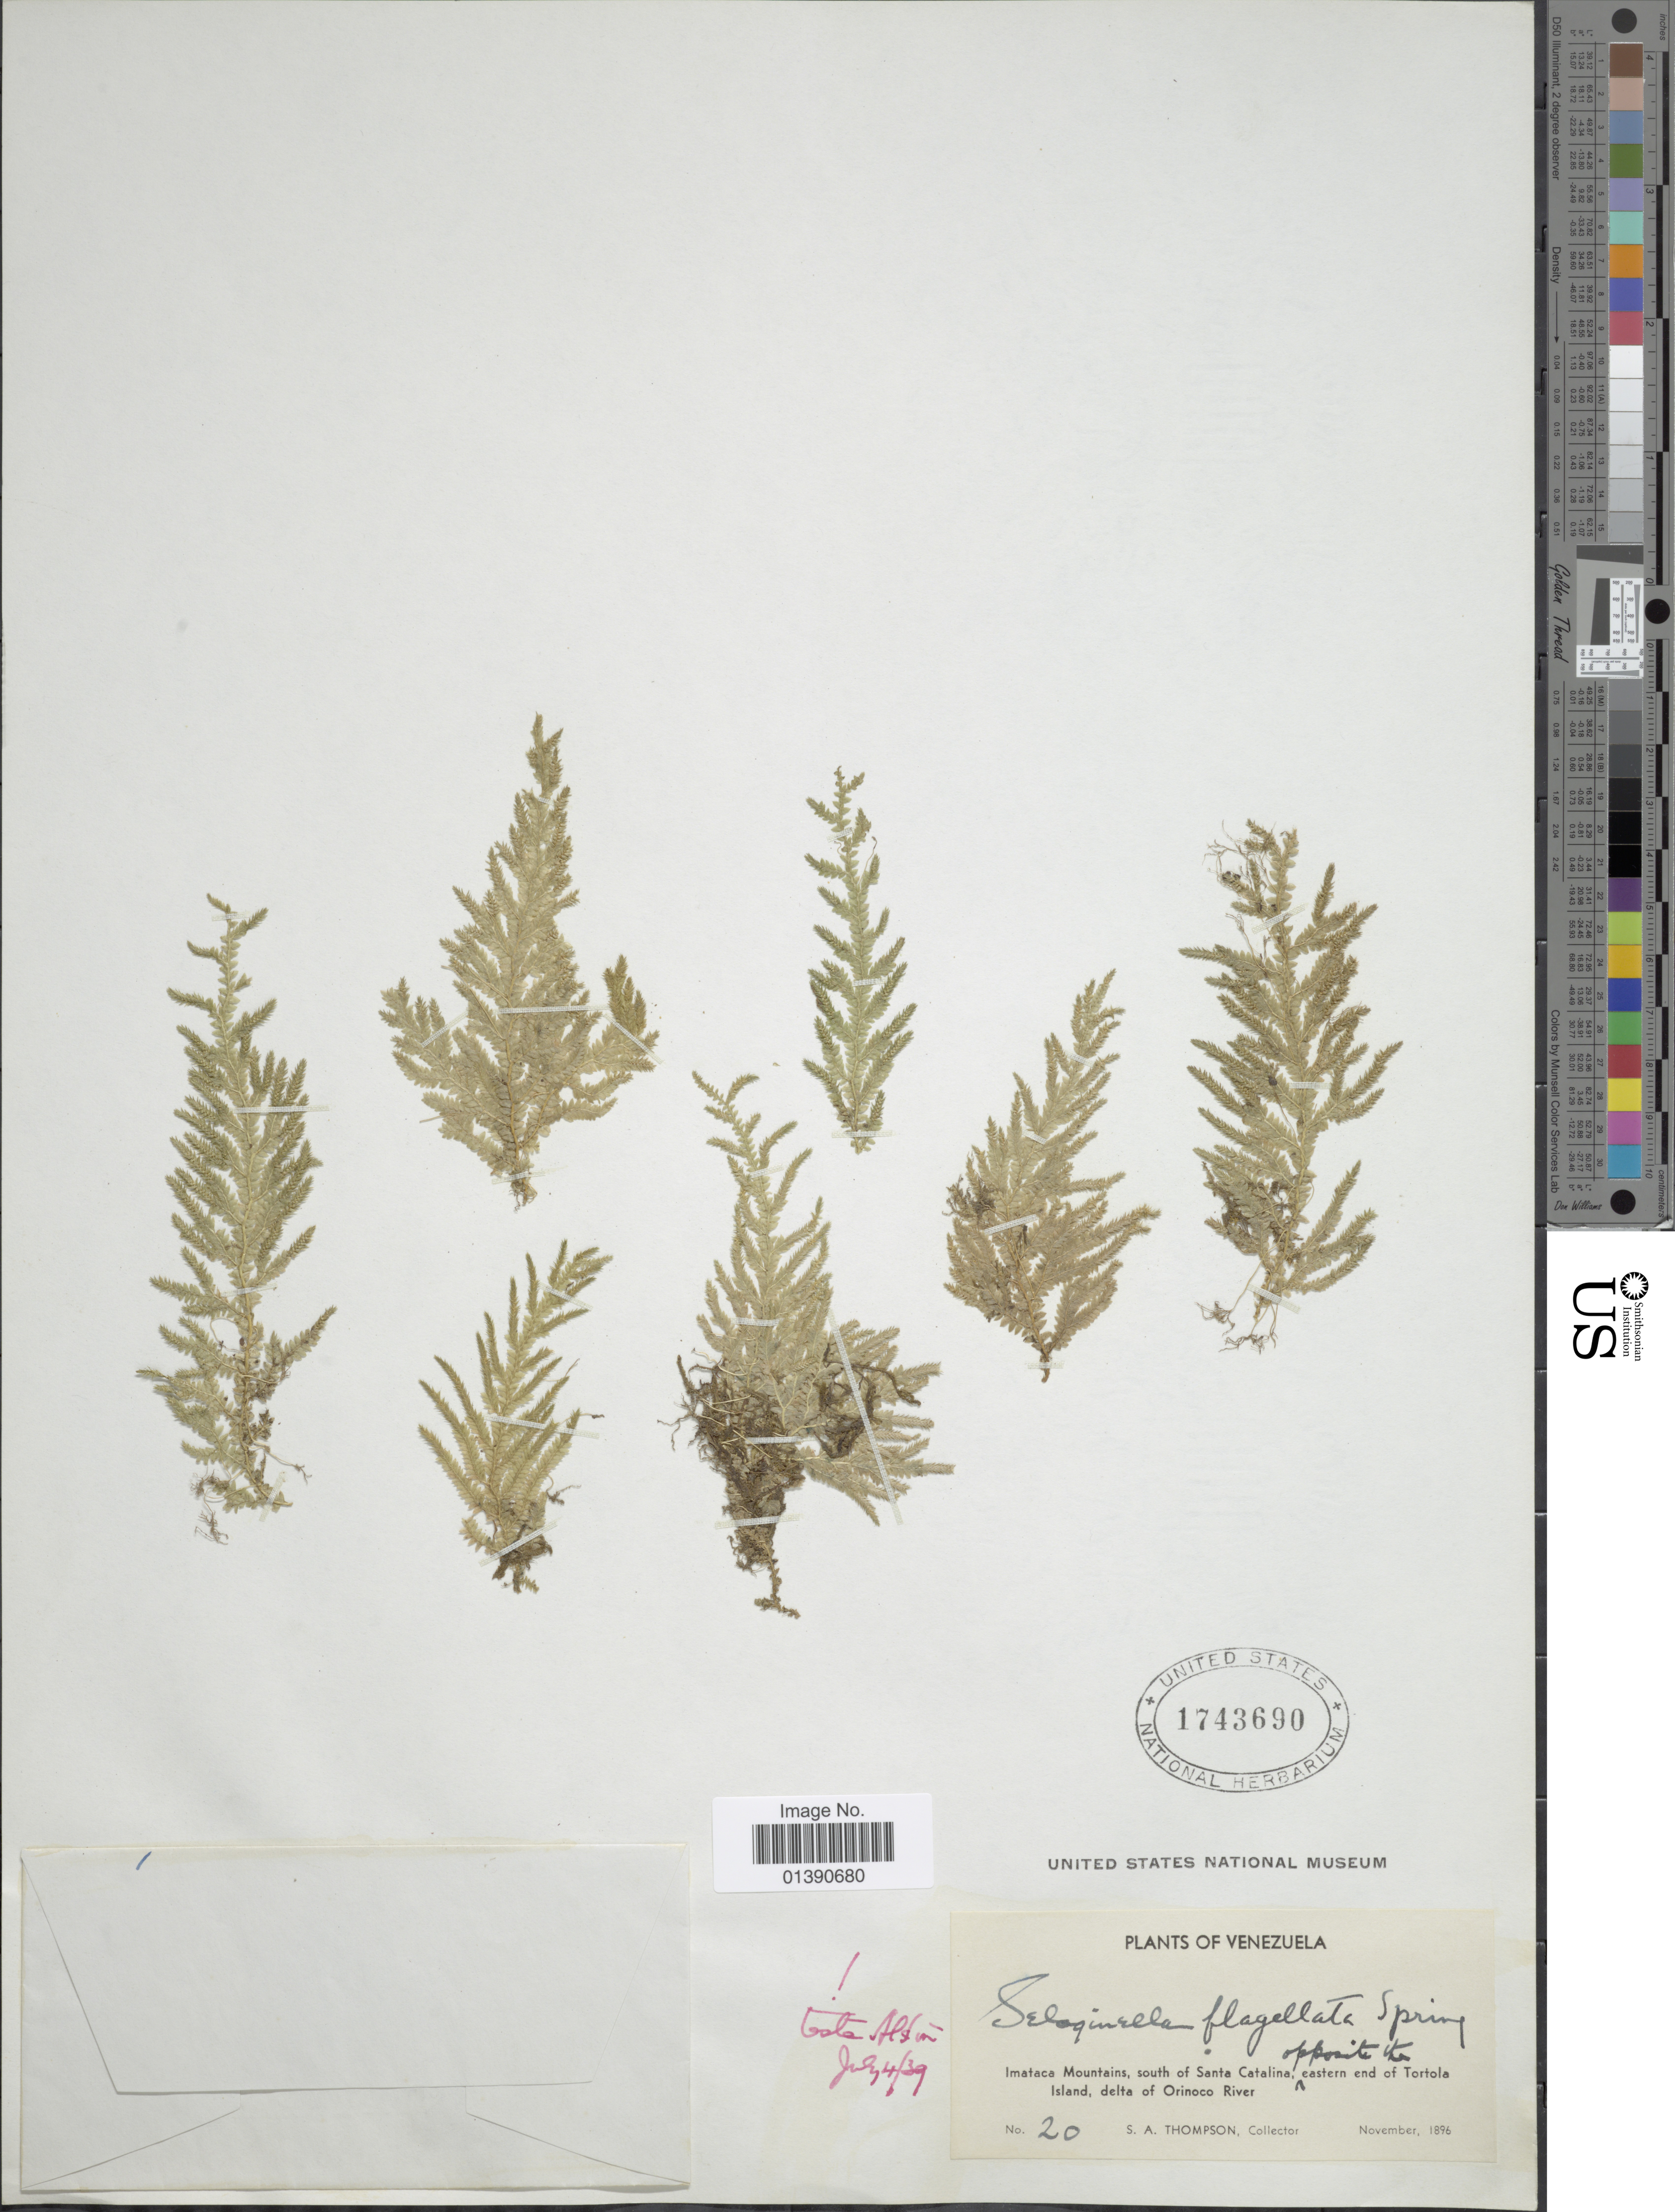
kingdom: Plantae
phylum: Tracheophyta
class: Lycopodiopsida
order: Selaginellales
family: Selaginellaceae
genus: Selaginella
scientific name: Selaginella flagellata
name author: Spring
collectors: S. A. Thompson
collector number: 20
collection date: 1896-11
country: Venezuela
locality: Imataca Mountains, south of Santa catalina, opposite the eastern en dof Tortola Island, delta of Orinoco River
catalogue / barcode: US 1743690